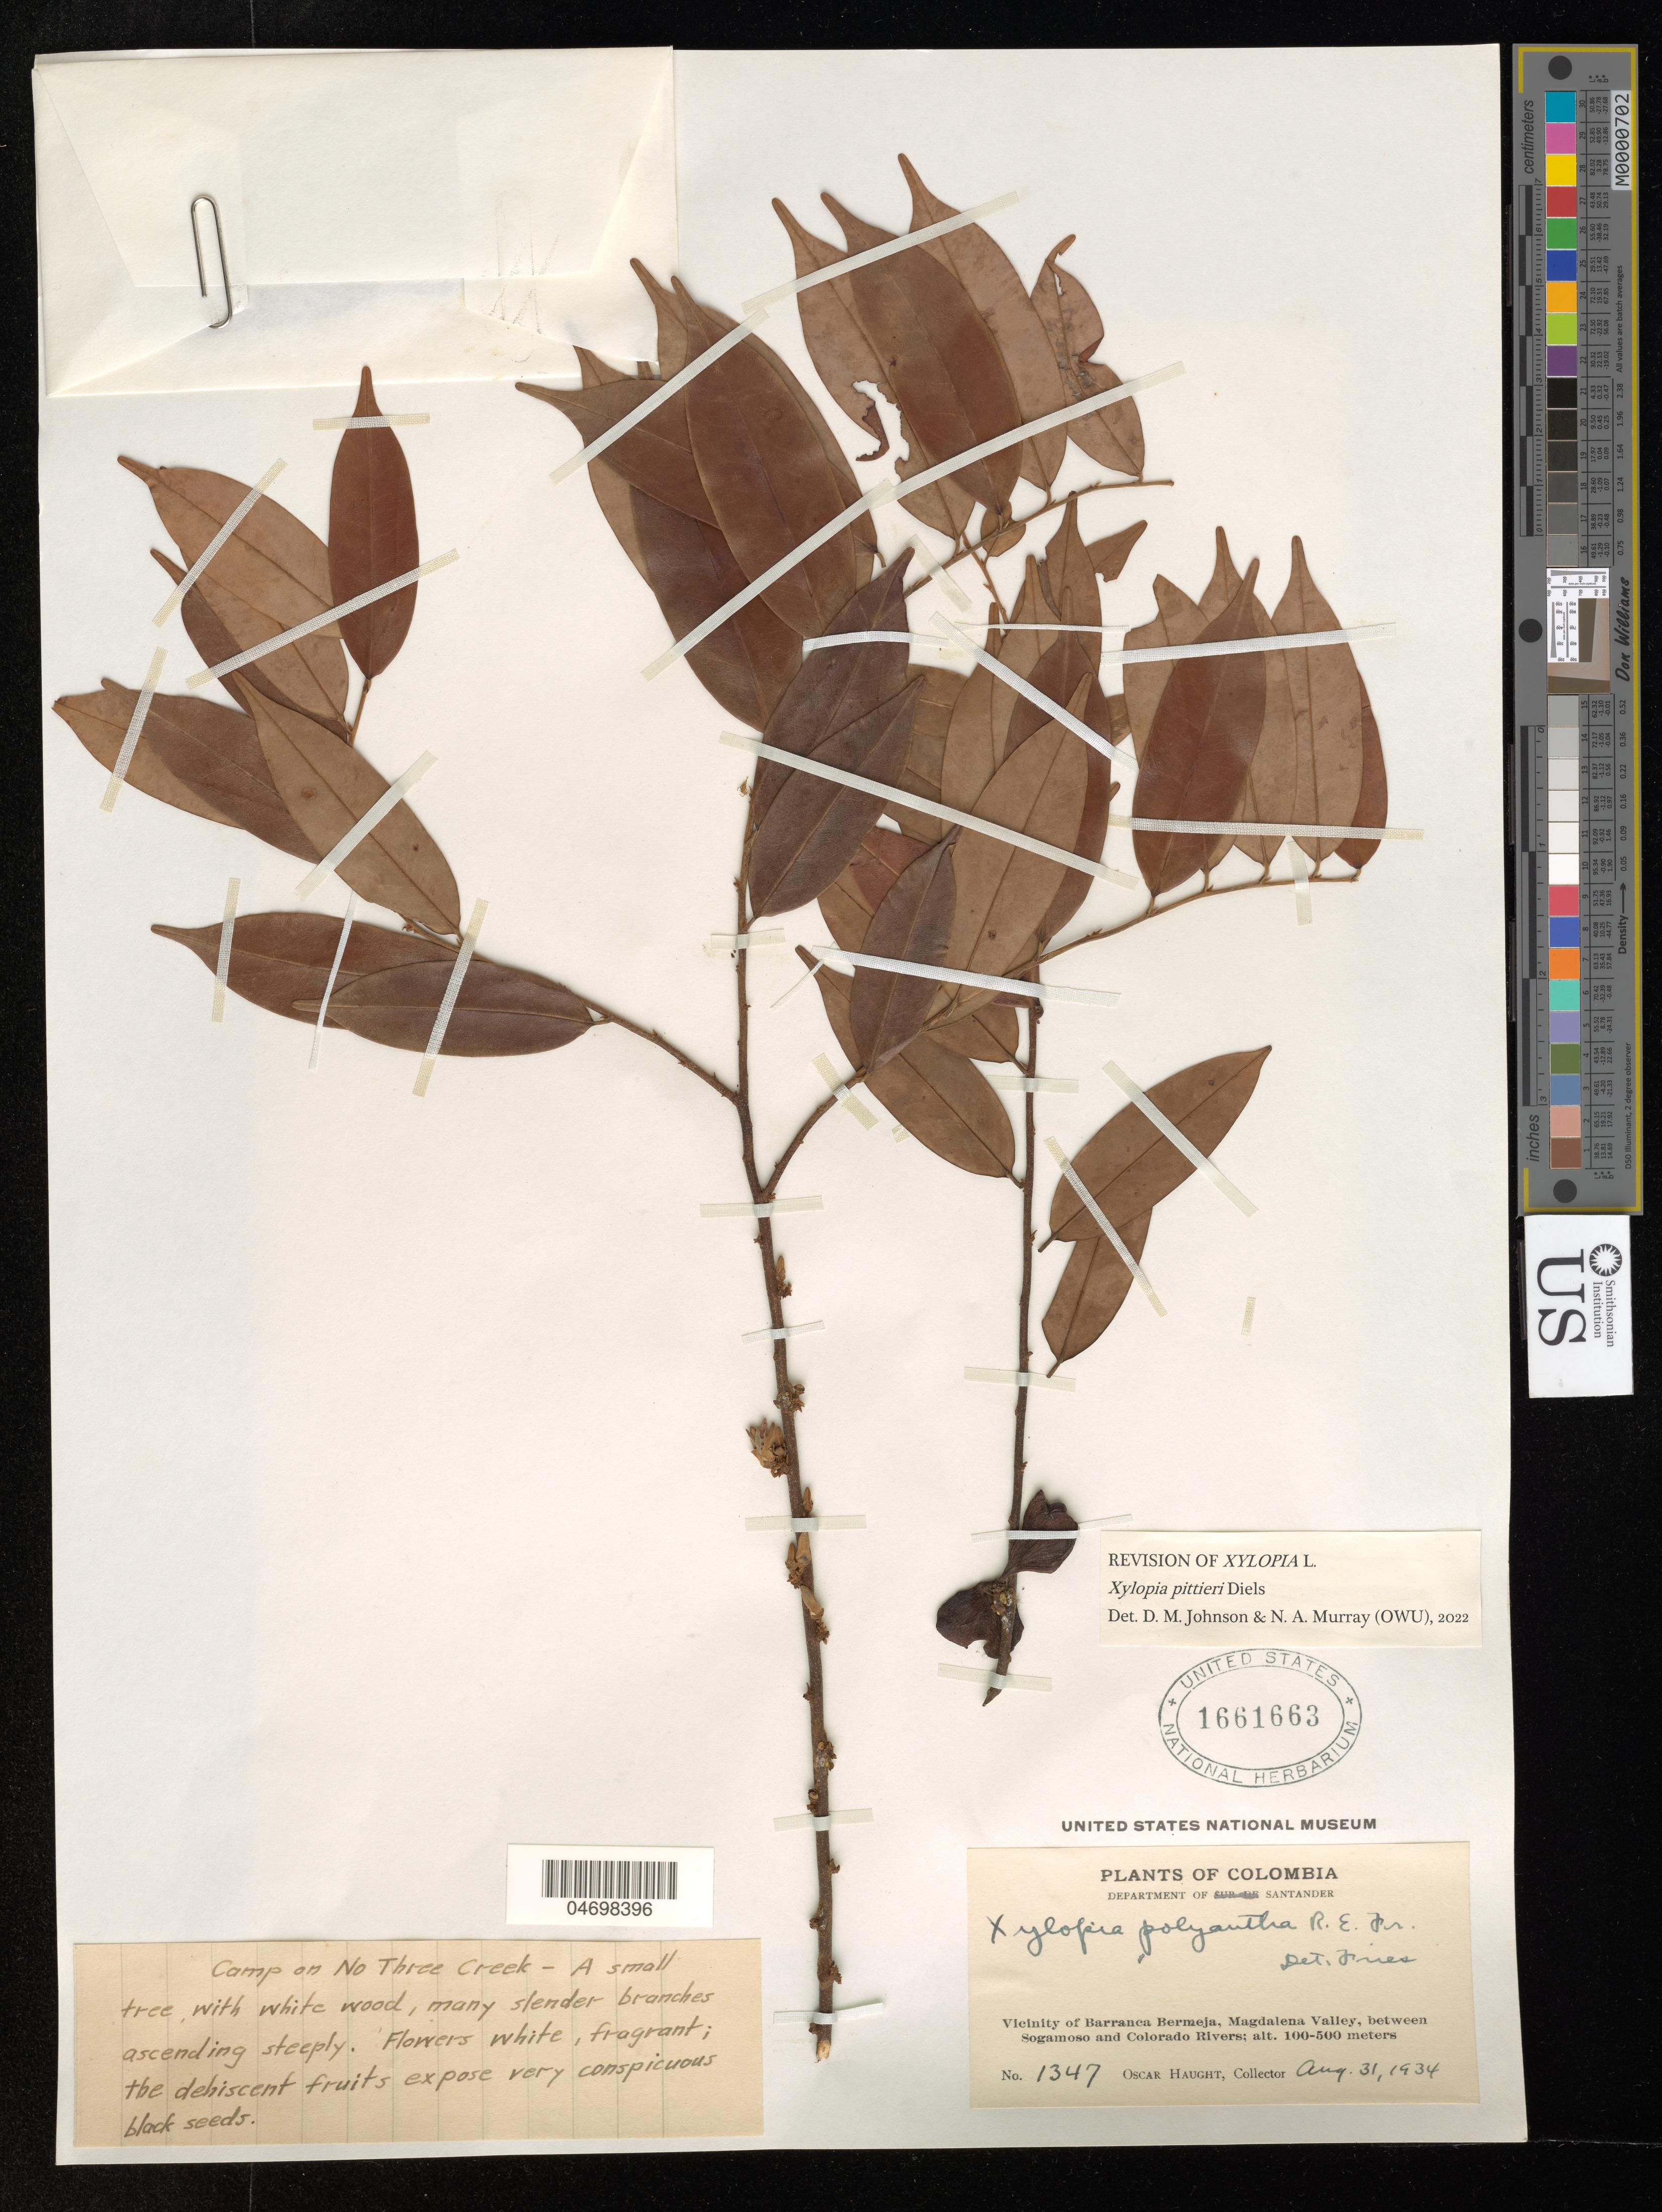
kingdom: Plantae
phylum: Tracheophyta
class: Magnoliopsida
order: Magnoliales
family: Annonaceae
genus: Xylopia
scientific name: Xylopia pittieri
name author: Diels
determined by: Johnson, D. M.; Murray, N. A.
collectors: O. L. Haught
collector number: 1347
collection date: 1934-08-31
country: Colombia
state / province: Santander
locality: Vicinity of Barranca Bermeja, Magdalena Valley, betwwen Sogamosa and Colorado River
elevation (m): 100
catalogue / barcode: US 1661663